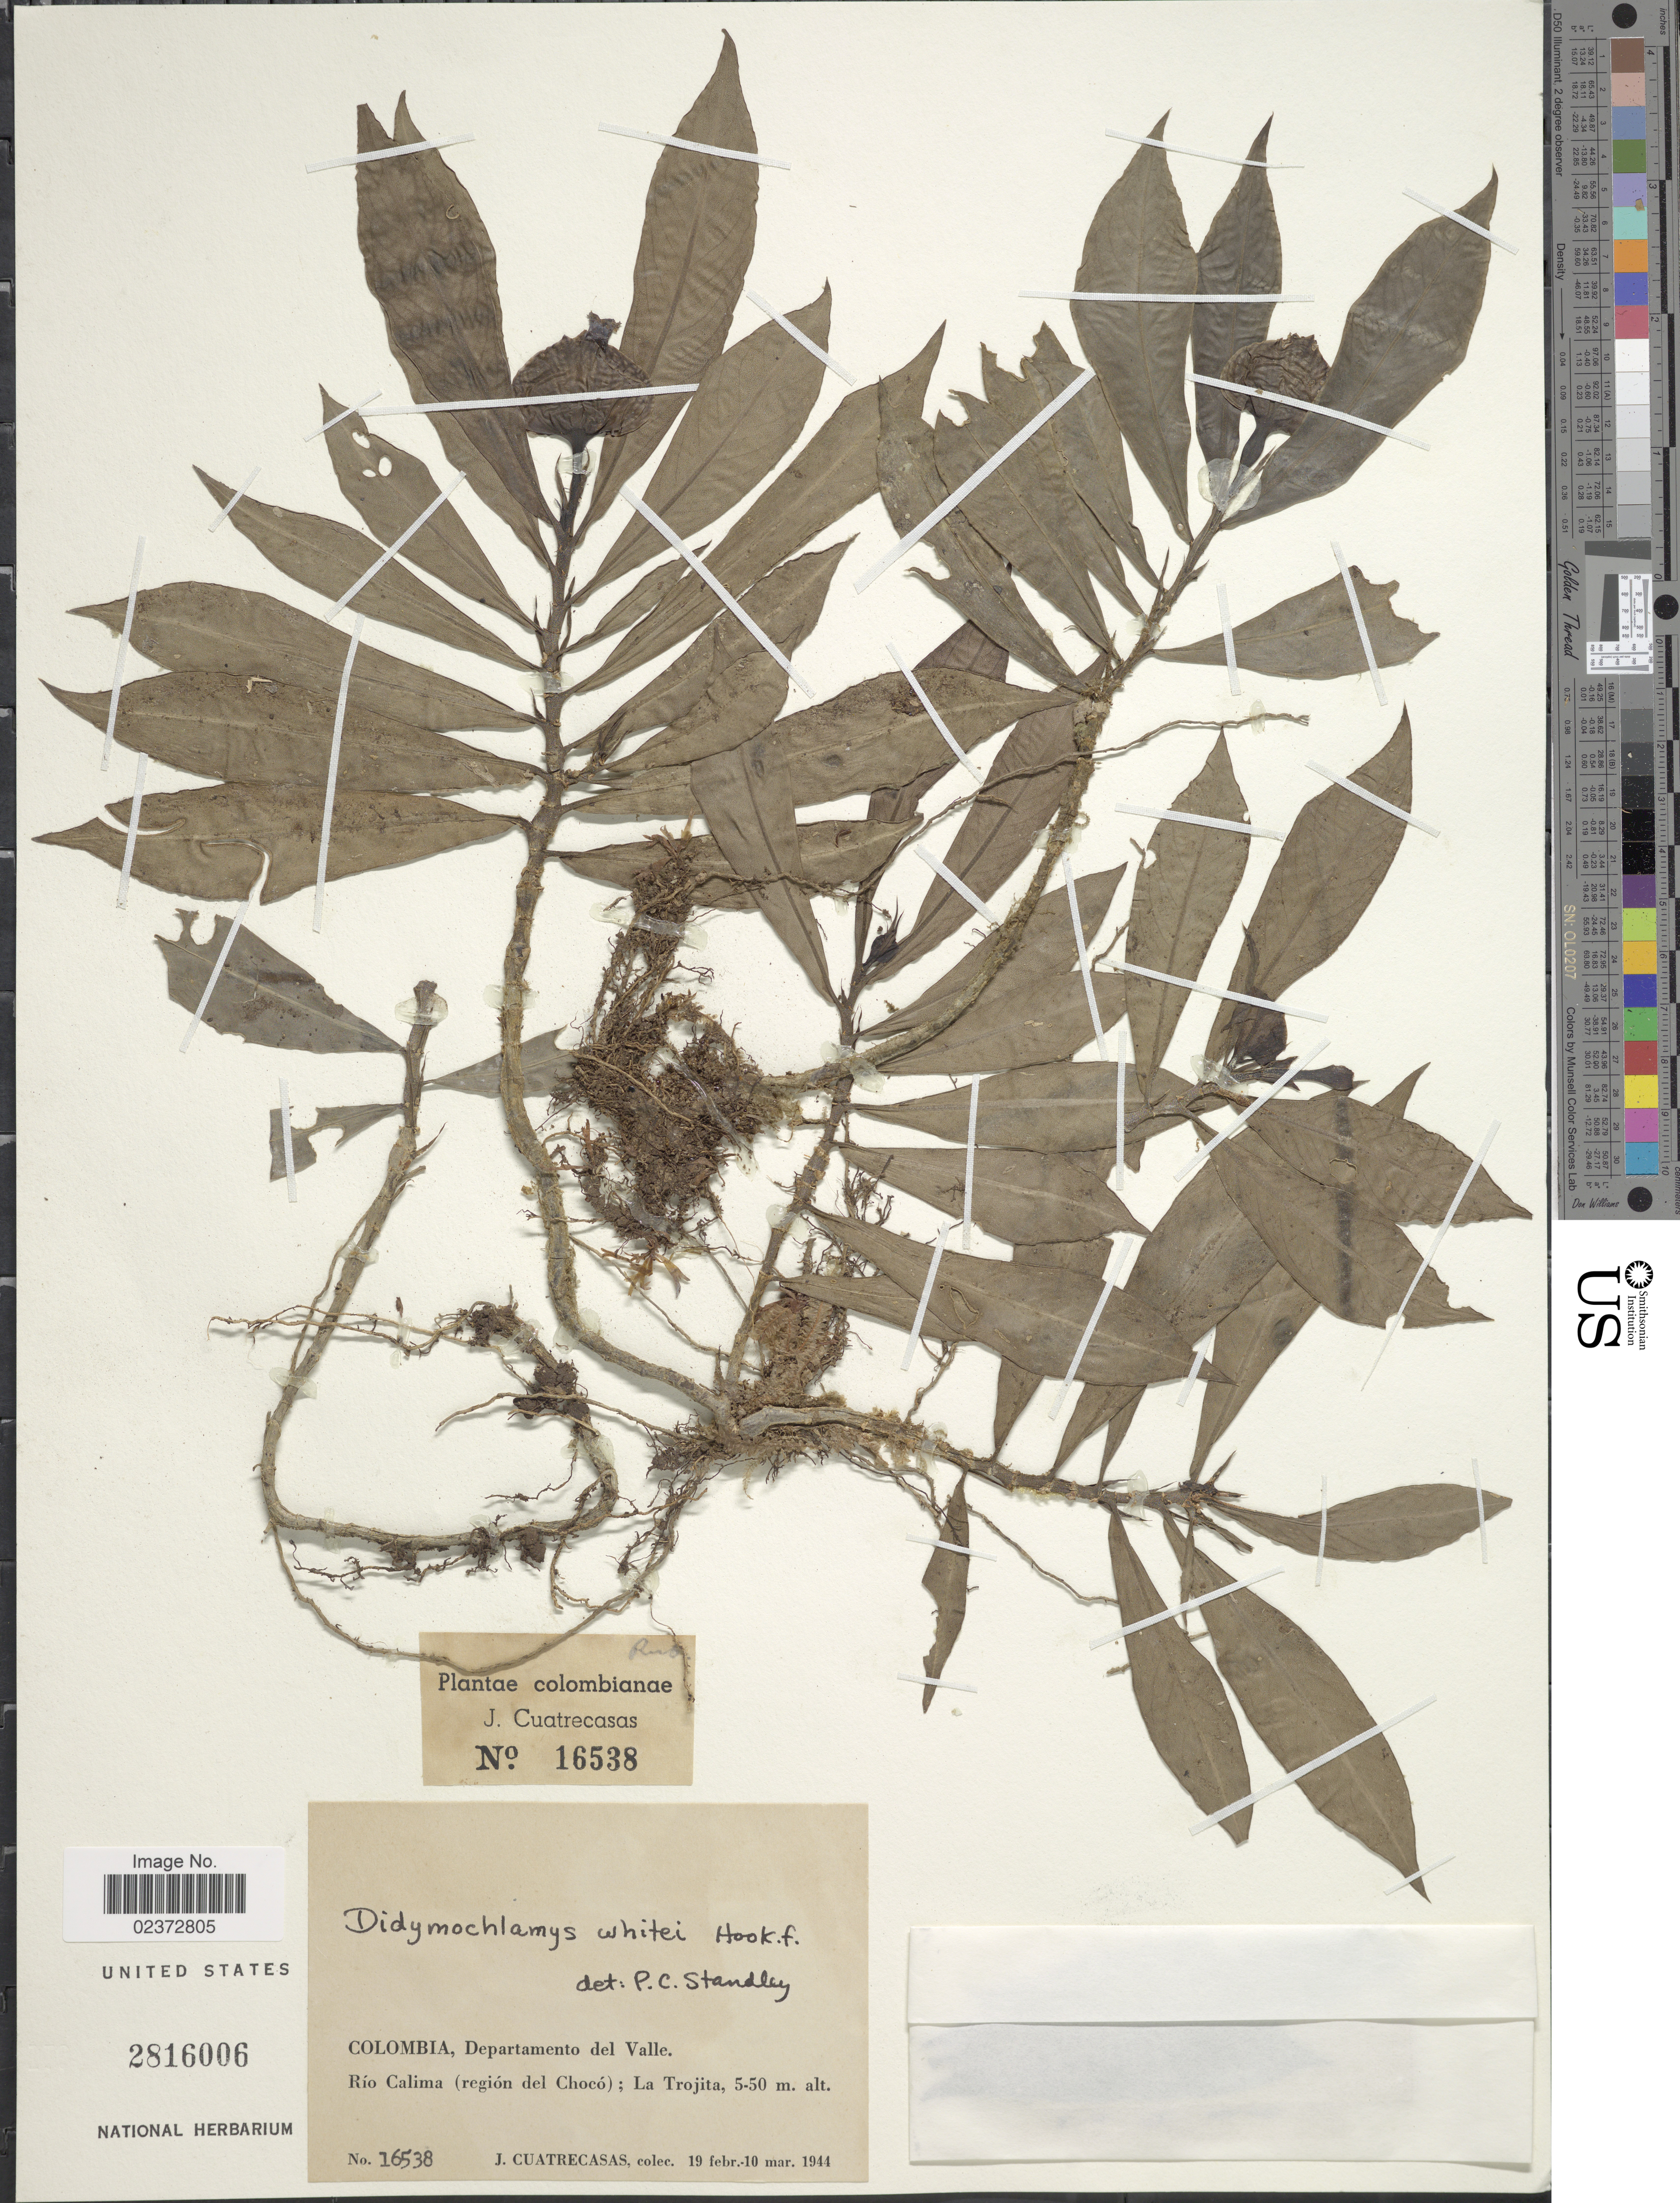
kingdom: Plantae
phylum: Tracheophyta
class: Magnoliopsida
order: Gentianales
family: Rubiaceae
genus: Didymochlamys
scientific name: Didymochlamys whitei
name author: Hook. f.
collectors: J. Cuatrecasas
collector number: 16538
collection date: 1944-02-19/1944-03-10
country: Colombia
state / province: Valle del Cauca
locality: Río Calima (región del Chocó); La Trojita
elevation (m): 5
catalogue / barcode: US 2816006